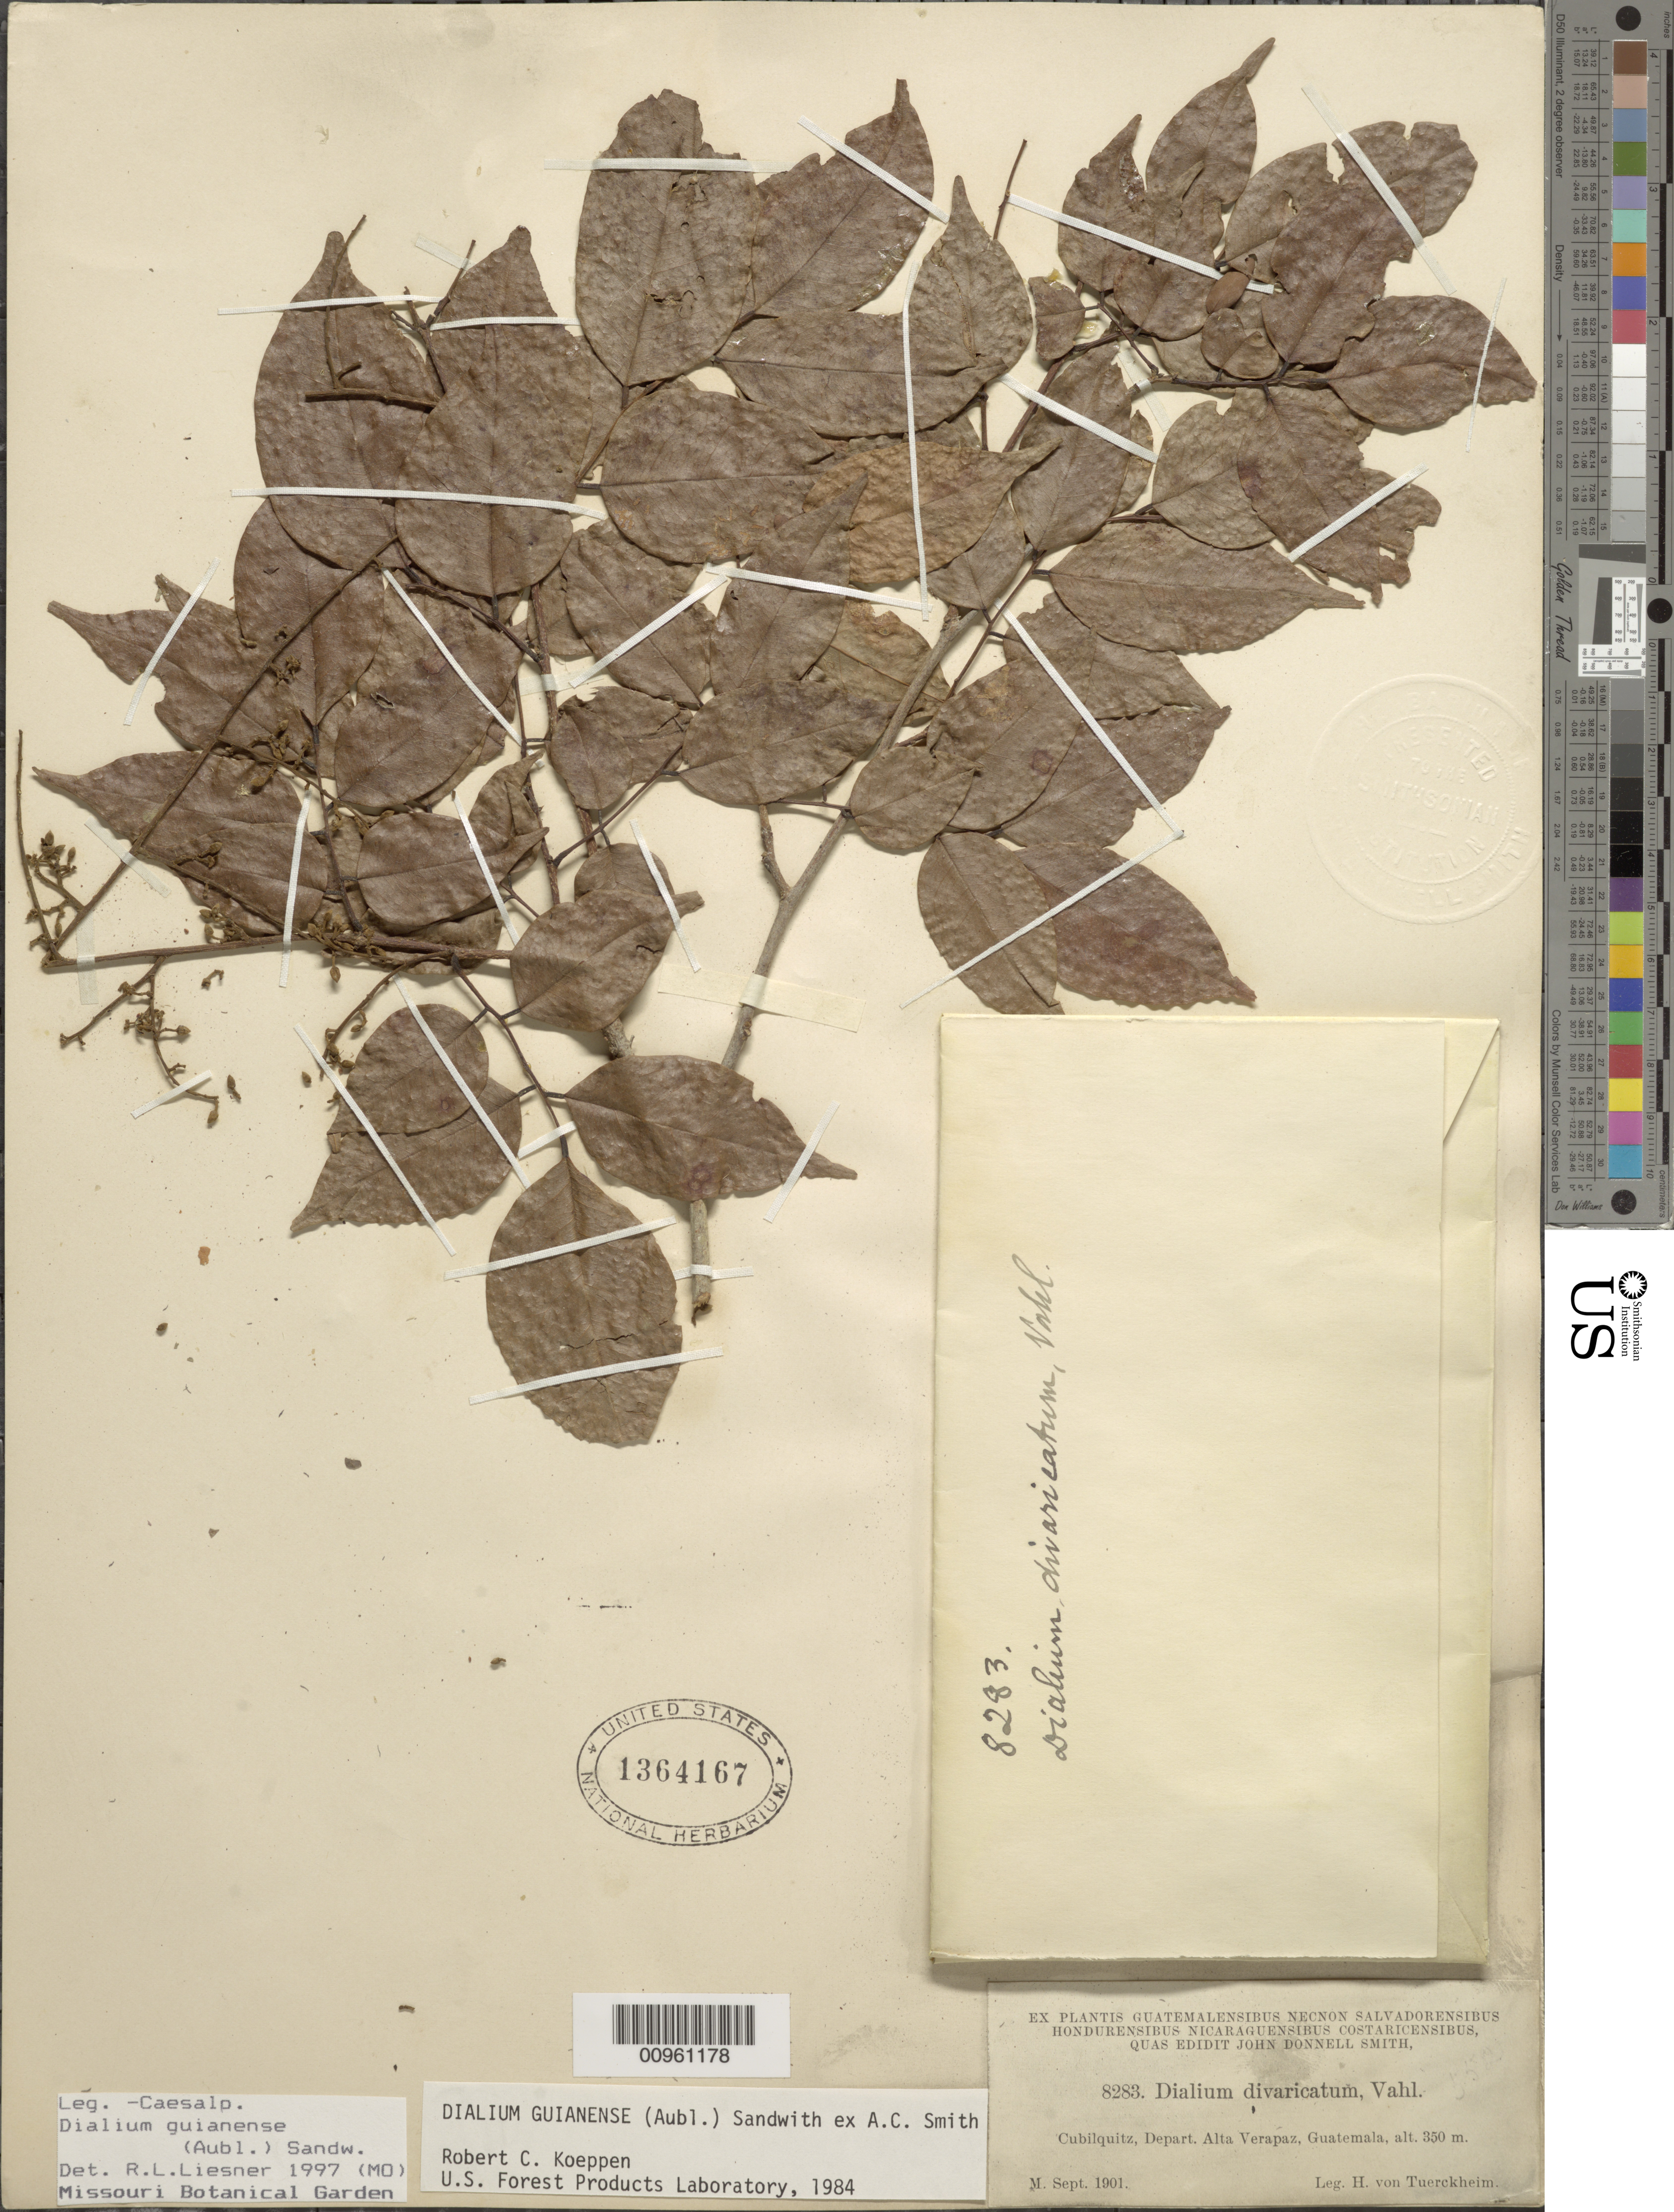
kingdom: Plantae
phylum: Tracheophyta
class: Magnoliopsida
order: Fabales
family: Fabaceae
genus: Dialium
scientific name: Dialium guianense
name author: (Aubl.) Sandwith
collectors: H. von Türckheim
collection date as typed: Sep 1901 (M. Sept. 1901)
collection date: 1901-09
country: Guatemala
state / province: Alta Verapaz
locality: Cubilquitz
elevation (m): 350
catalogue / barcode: US 1364167